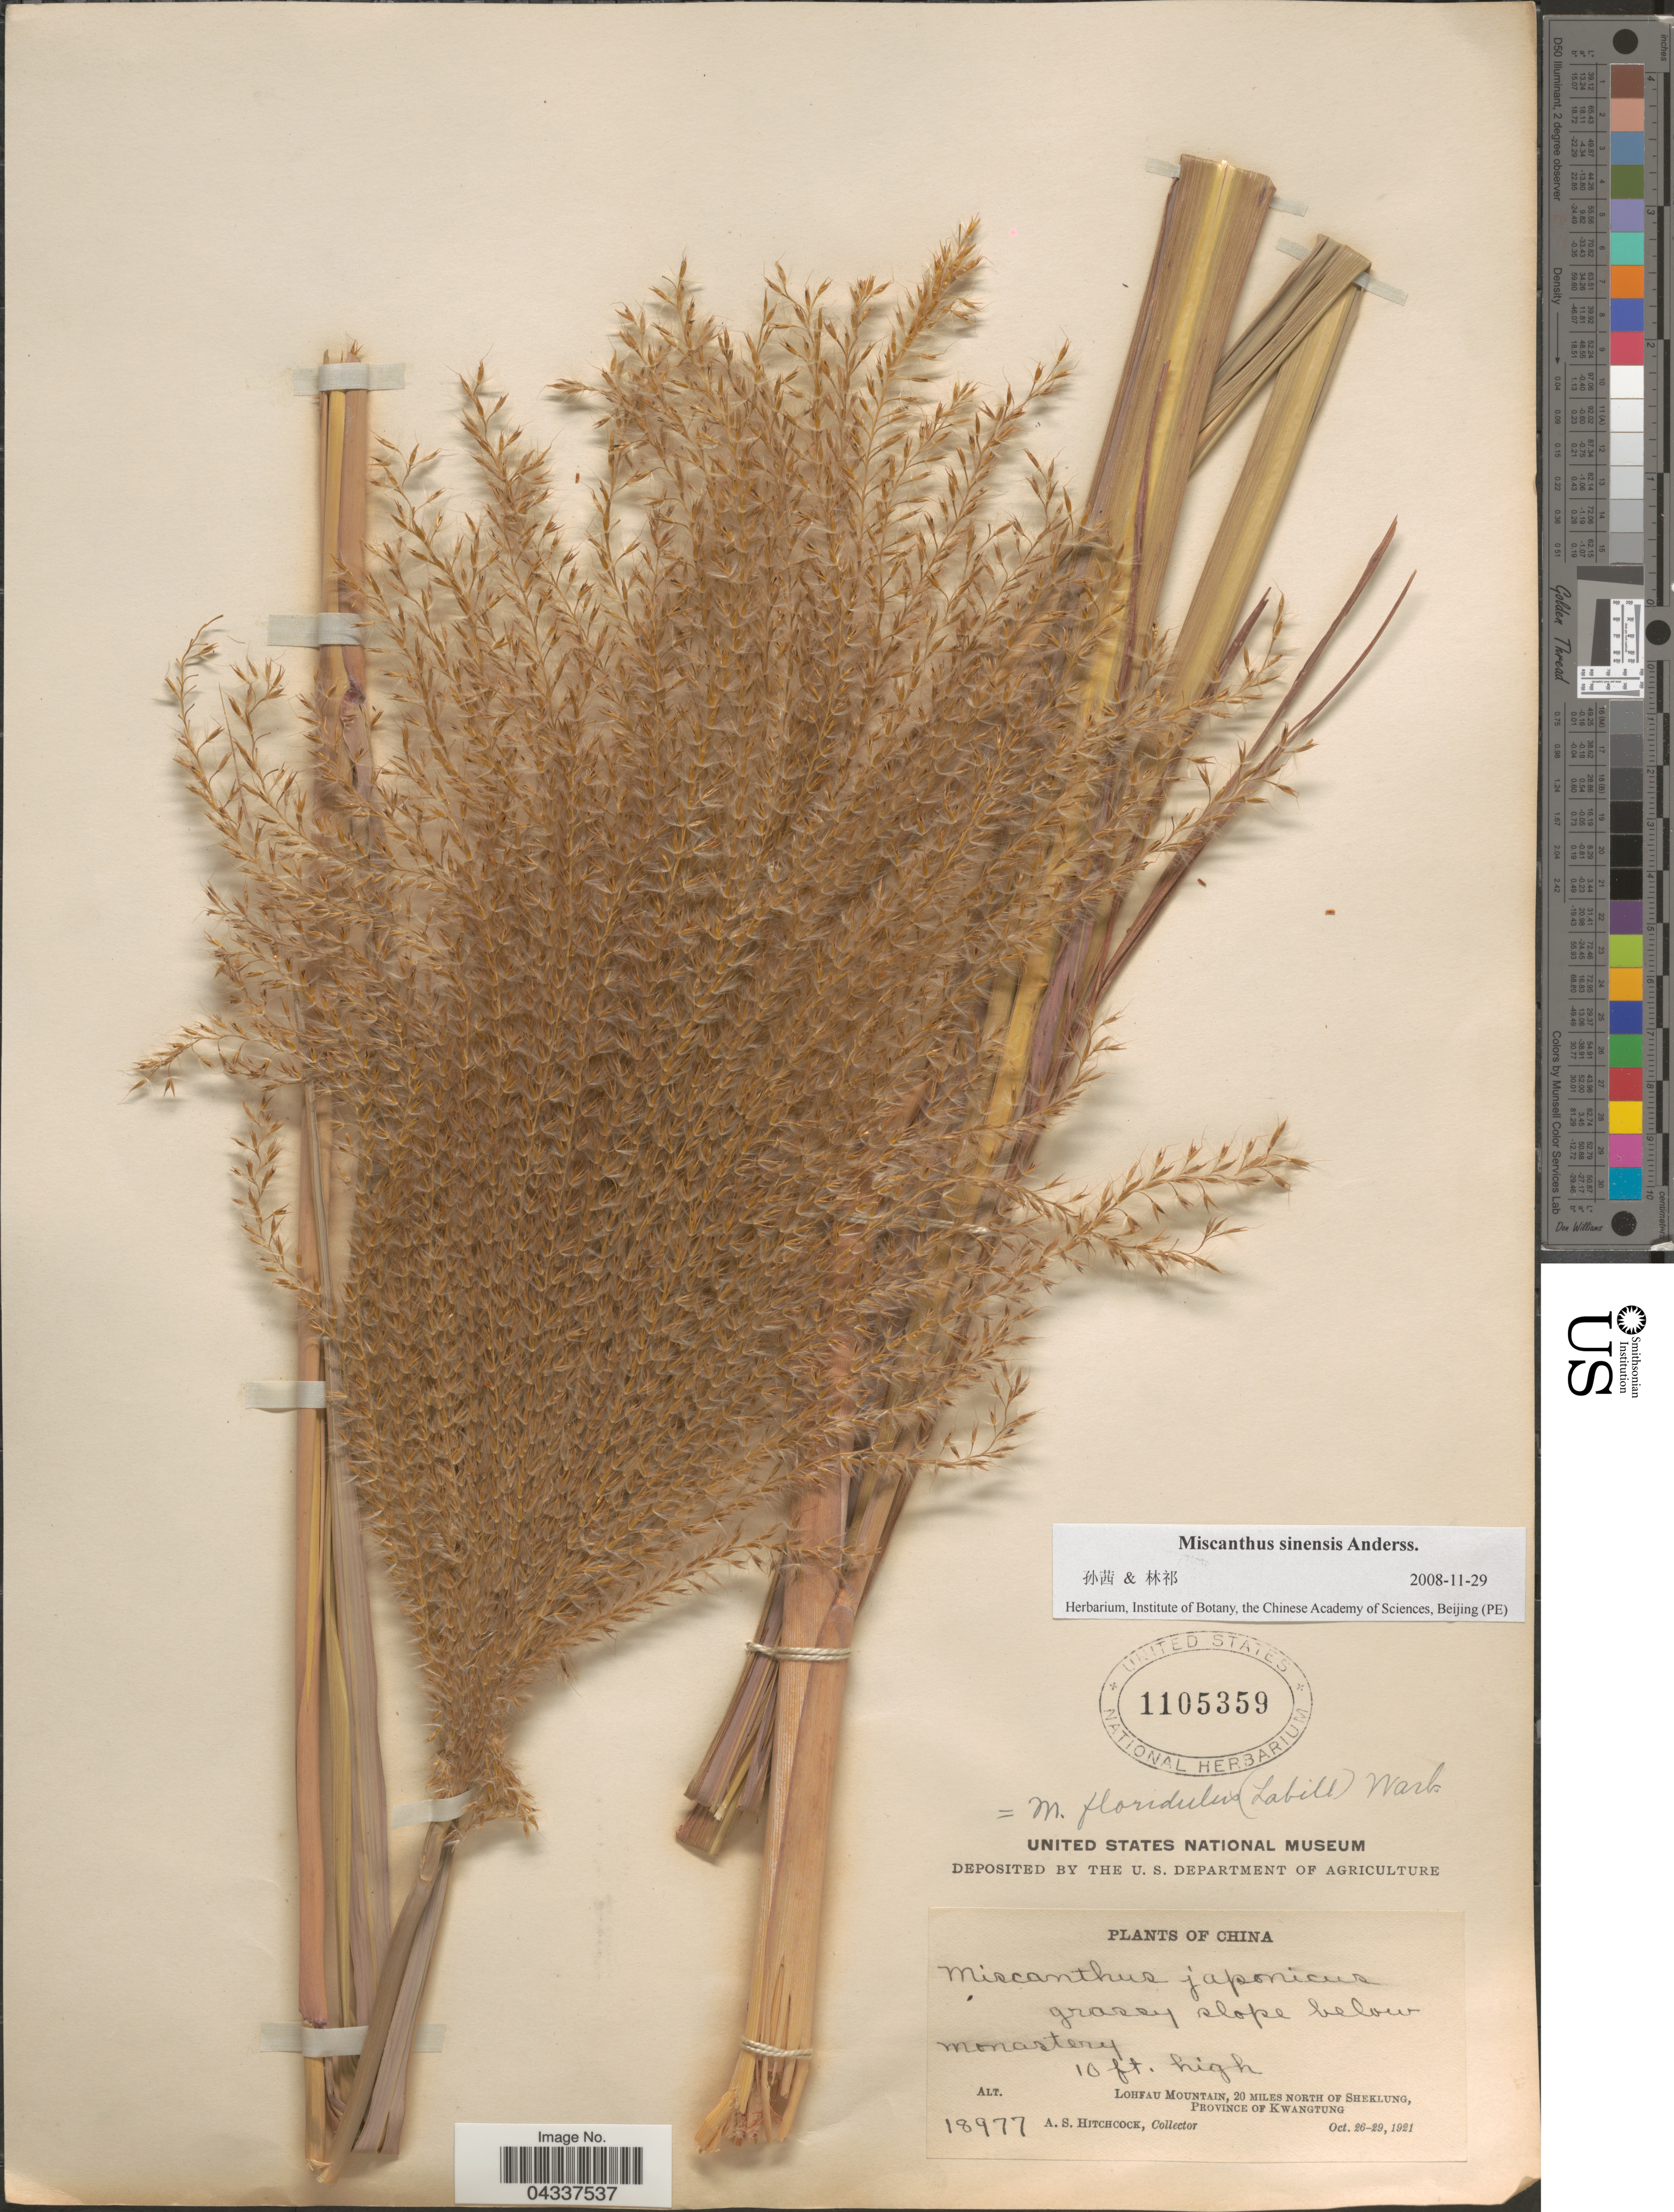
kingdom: Plantae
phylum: Tracheophyta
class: Liliopsida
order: Poales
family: Poaceae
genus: Miscanthus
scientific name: Miscanthus sinensis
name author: Andersson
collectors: A. S. Hitchcock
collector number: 18977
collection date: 1921-10-26/1921-10-29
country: China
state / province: Guangdong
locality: Grassy slope below monastery. Lohfau Mountain, 20 miles north of Sheklung, Province of Kwangtung.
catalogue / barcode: US 1105359